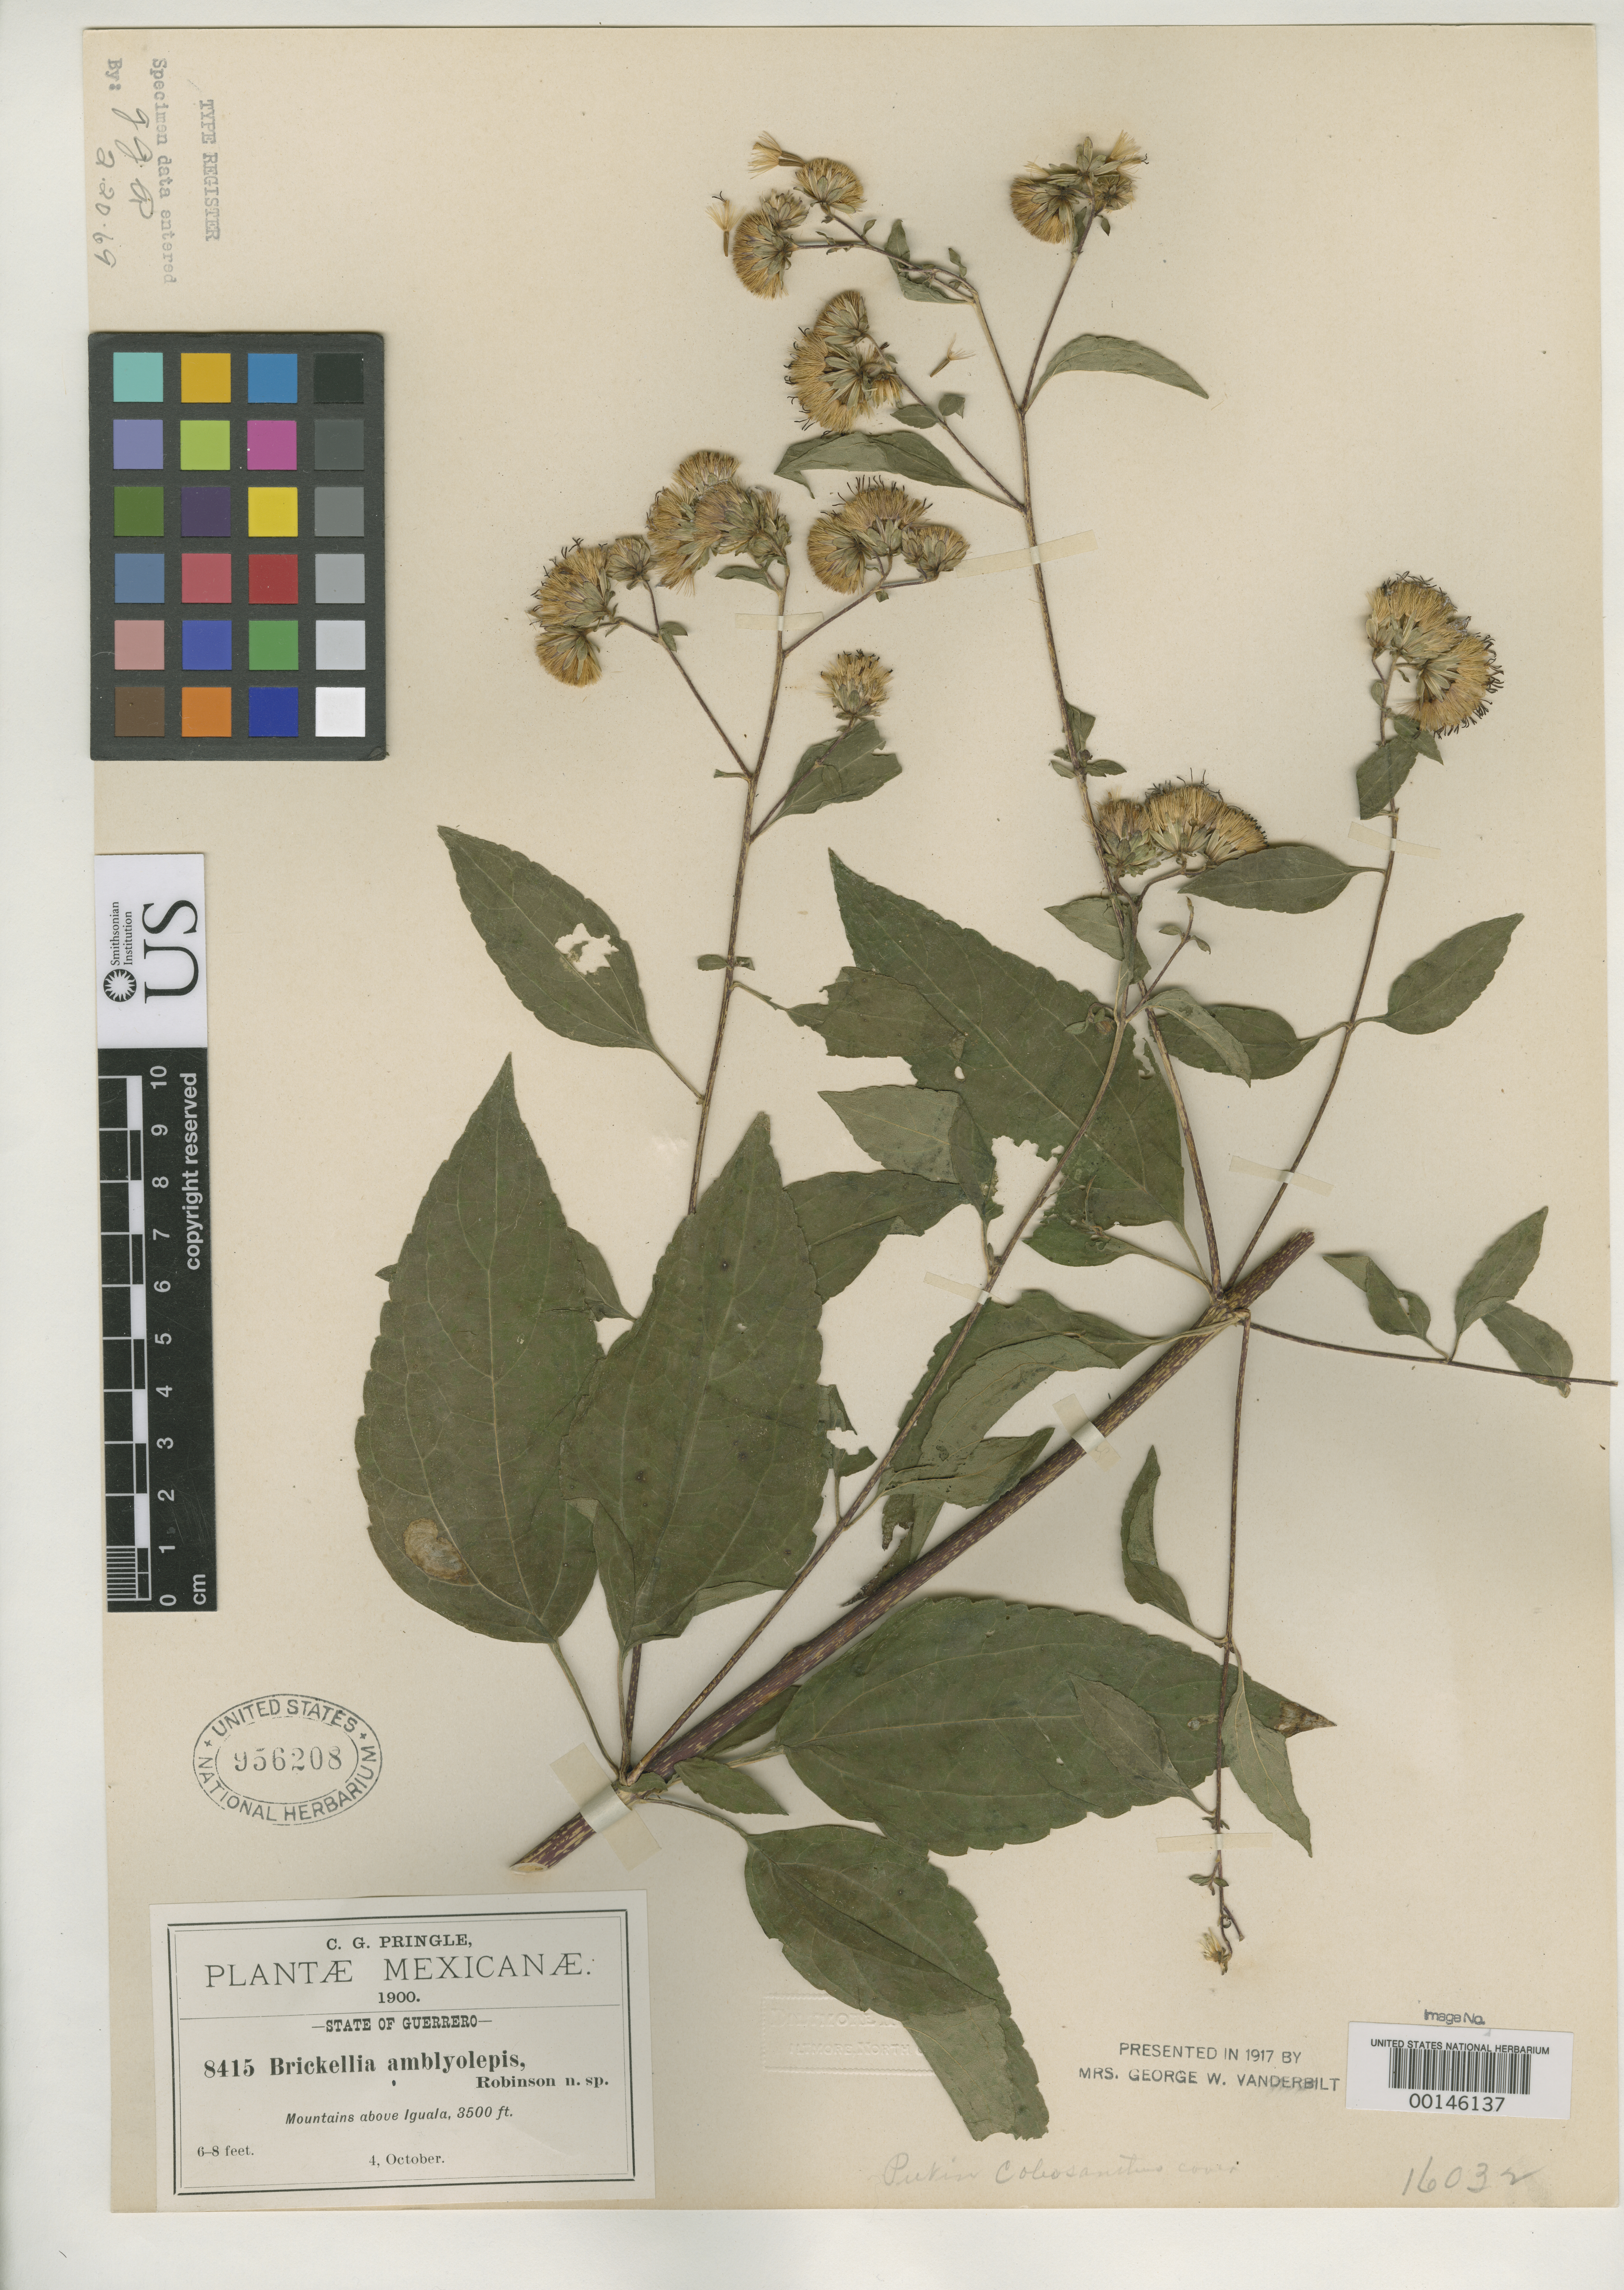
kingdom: Plantae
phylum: Tracheophyta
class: Magnoliopsida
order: Asterales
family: Asteraceae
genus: Brickellia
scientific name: Brickellia amblyolepis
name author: B.L. Rob.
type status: Isotype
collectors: C. G. Pringle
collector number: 8415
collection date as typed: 04 Oct 1900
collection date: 1900-10-04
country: Mexico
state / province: Guerrero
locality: Mountains above Iguala.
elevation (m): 1067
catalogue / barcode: US 956208